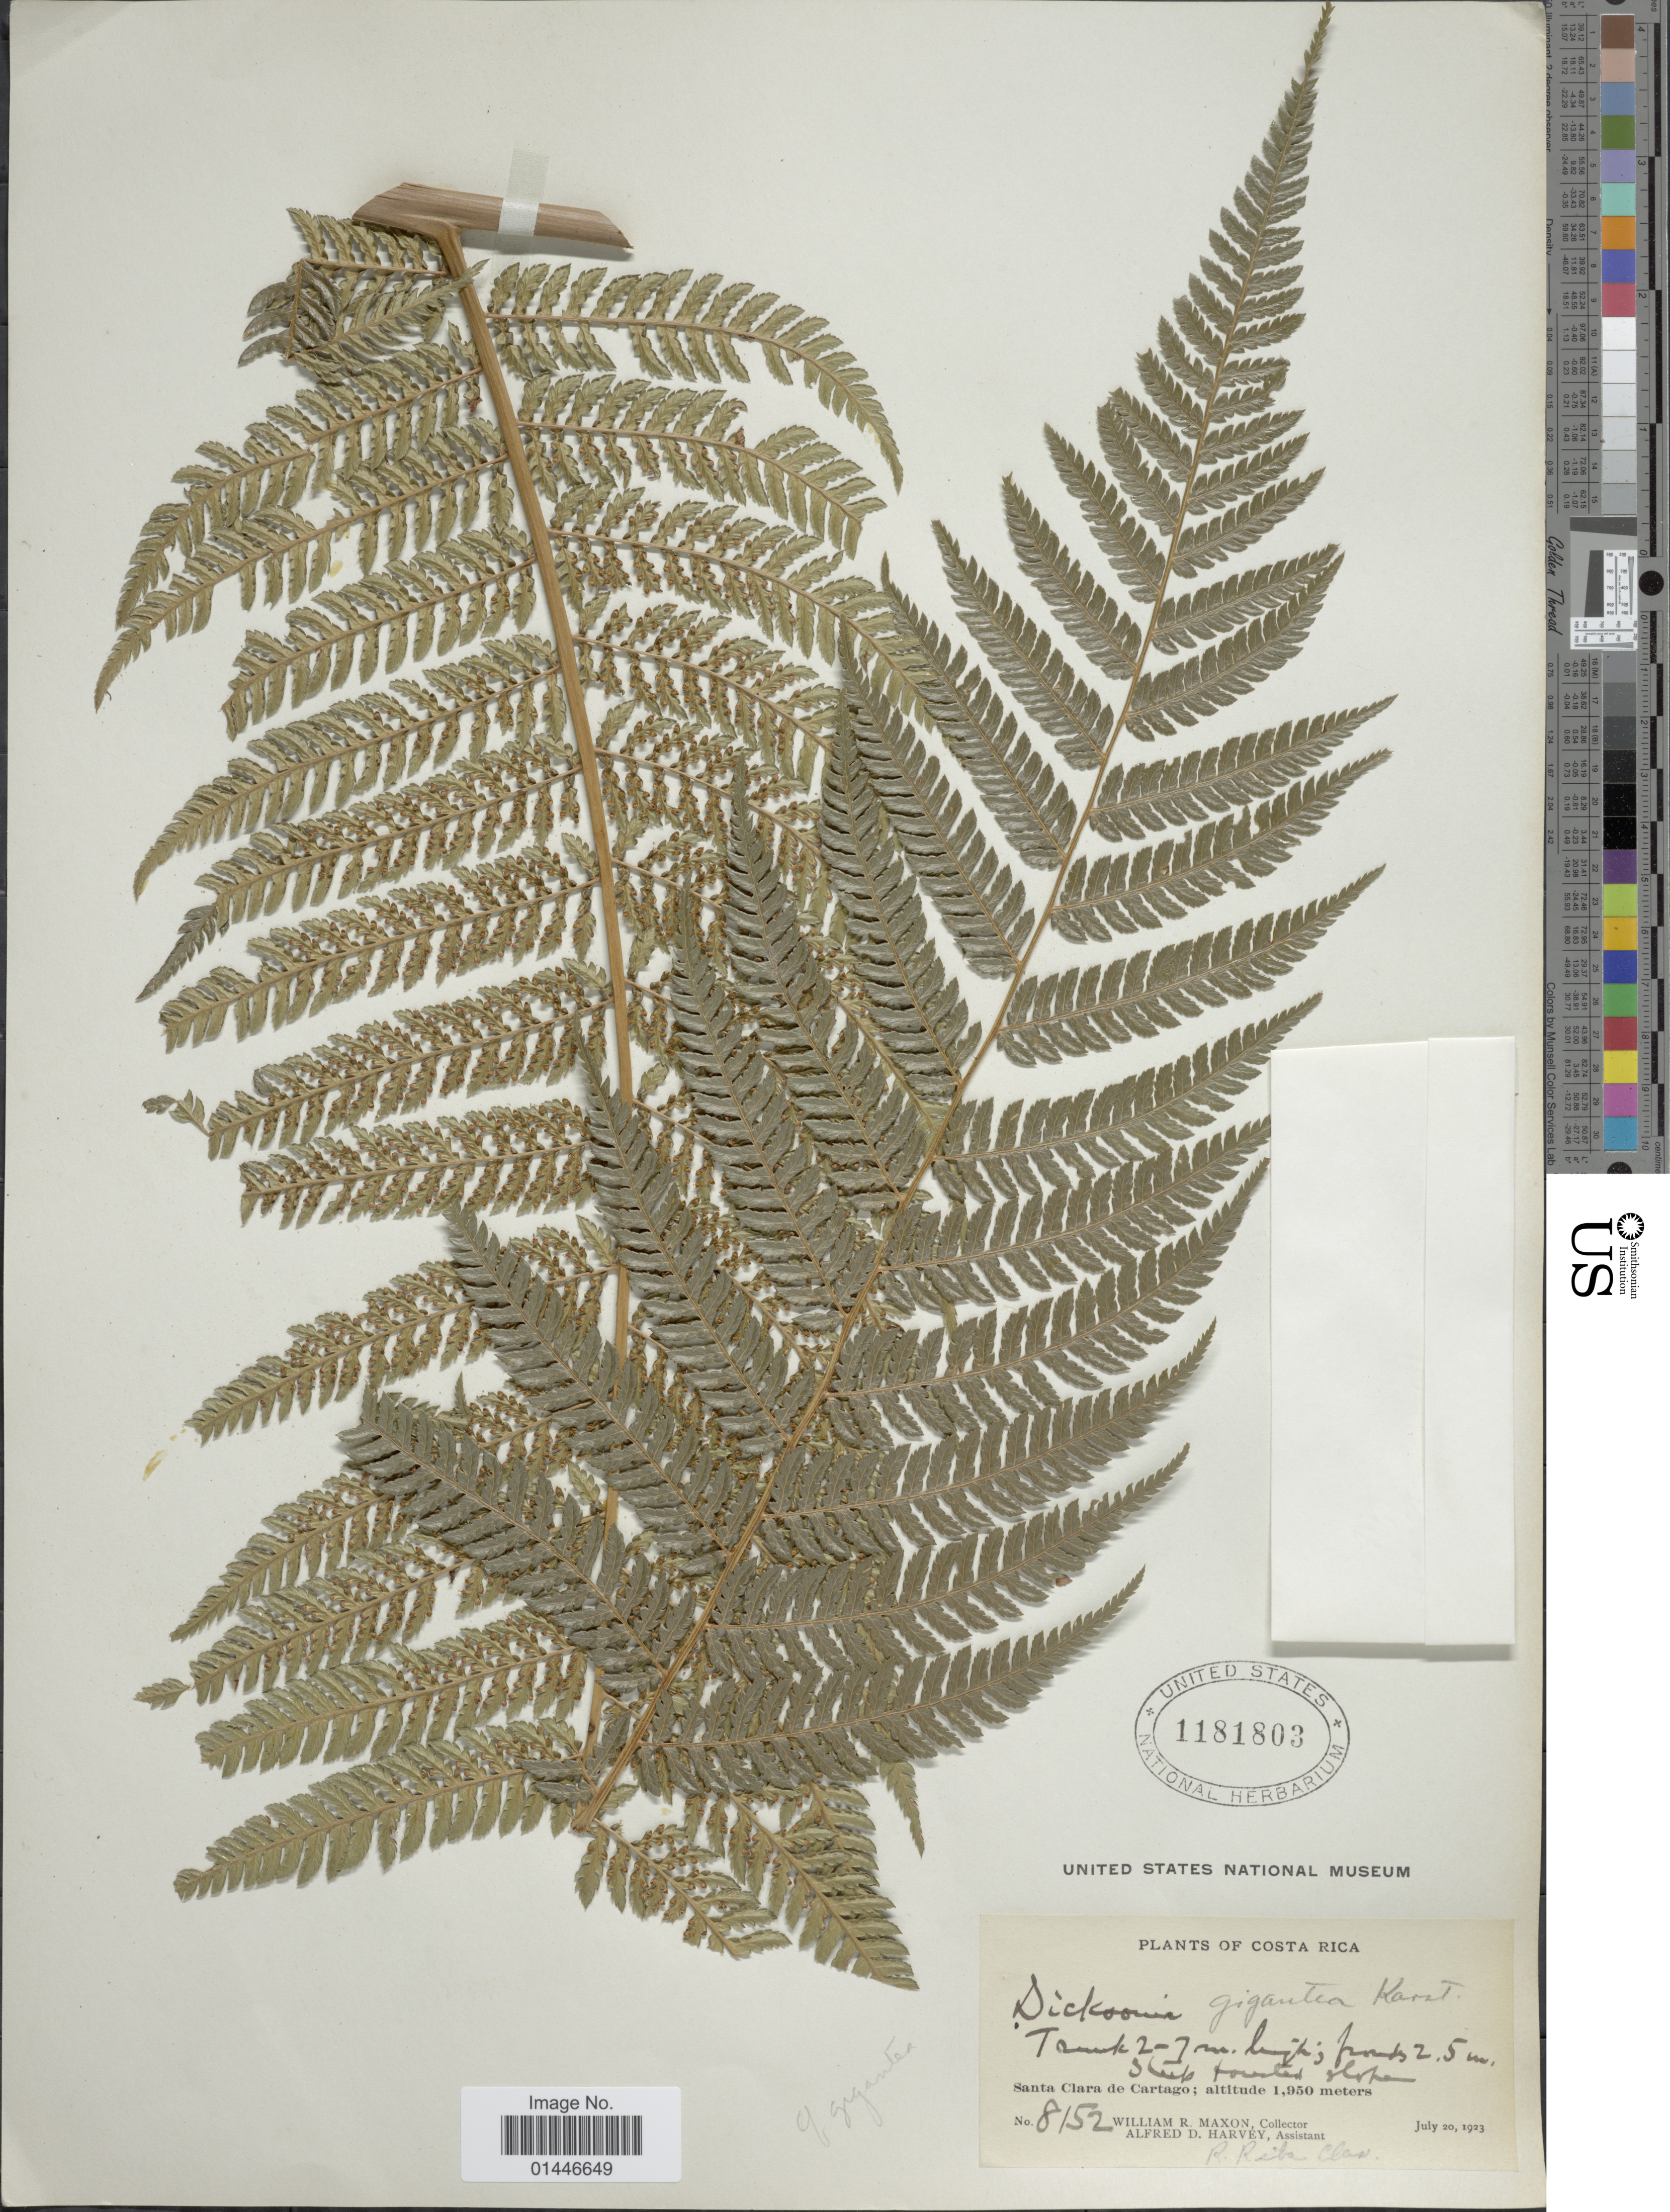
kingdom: Plantae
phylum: Tracheophyta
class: Polypodiopsida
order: Cyatheales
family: Dicksoniaceae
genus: Dicksonia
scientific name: Dicksonia gigantea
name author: H. Karst.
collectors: W. R. Maxon & A. D. Harvey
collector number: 8152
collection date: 1923-07-20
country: Costa Rica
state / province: Cartago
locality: Santa Clara de Cartago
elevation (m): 1950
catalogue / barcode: US 1181803